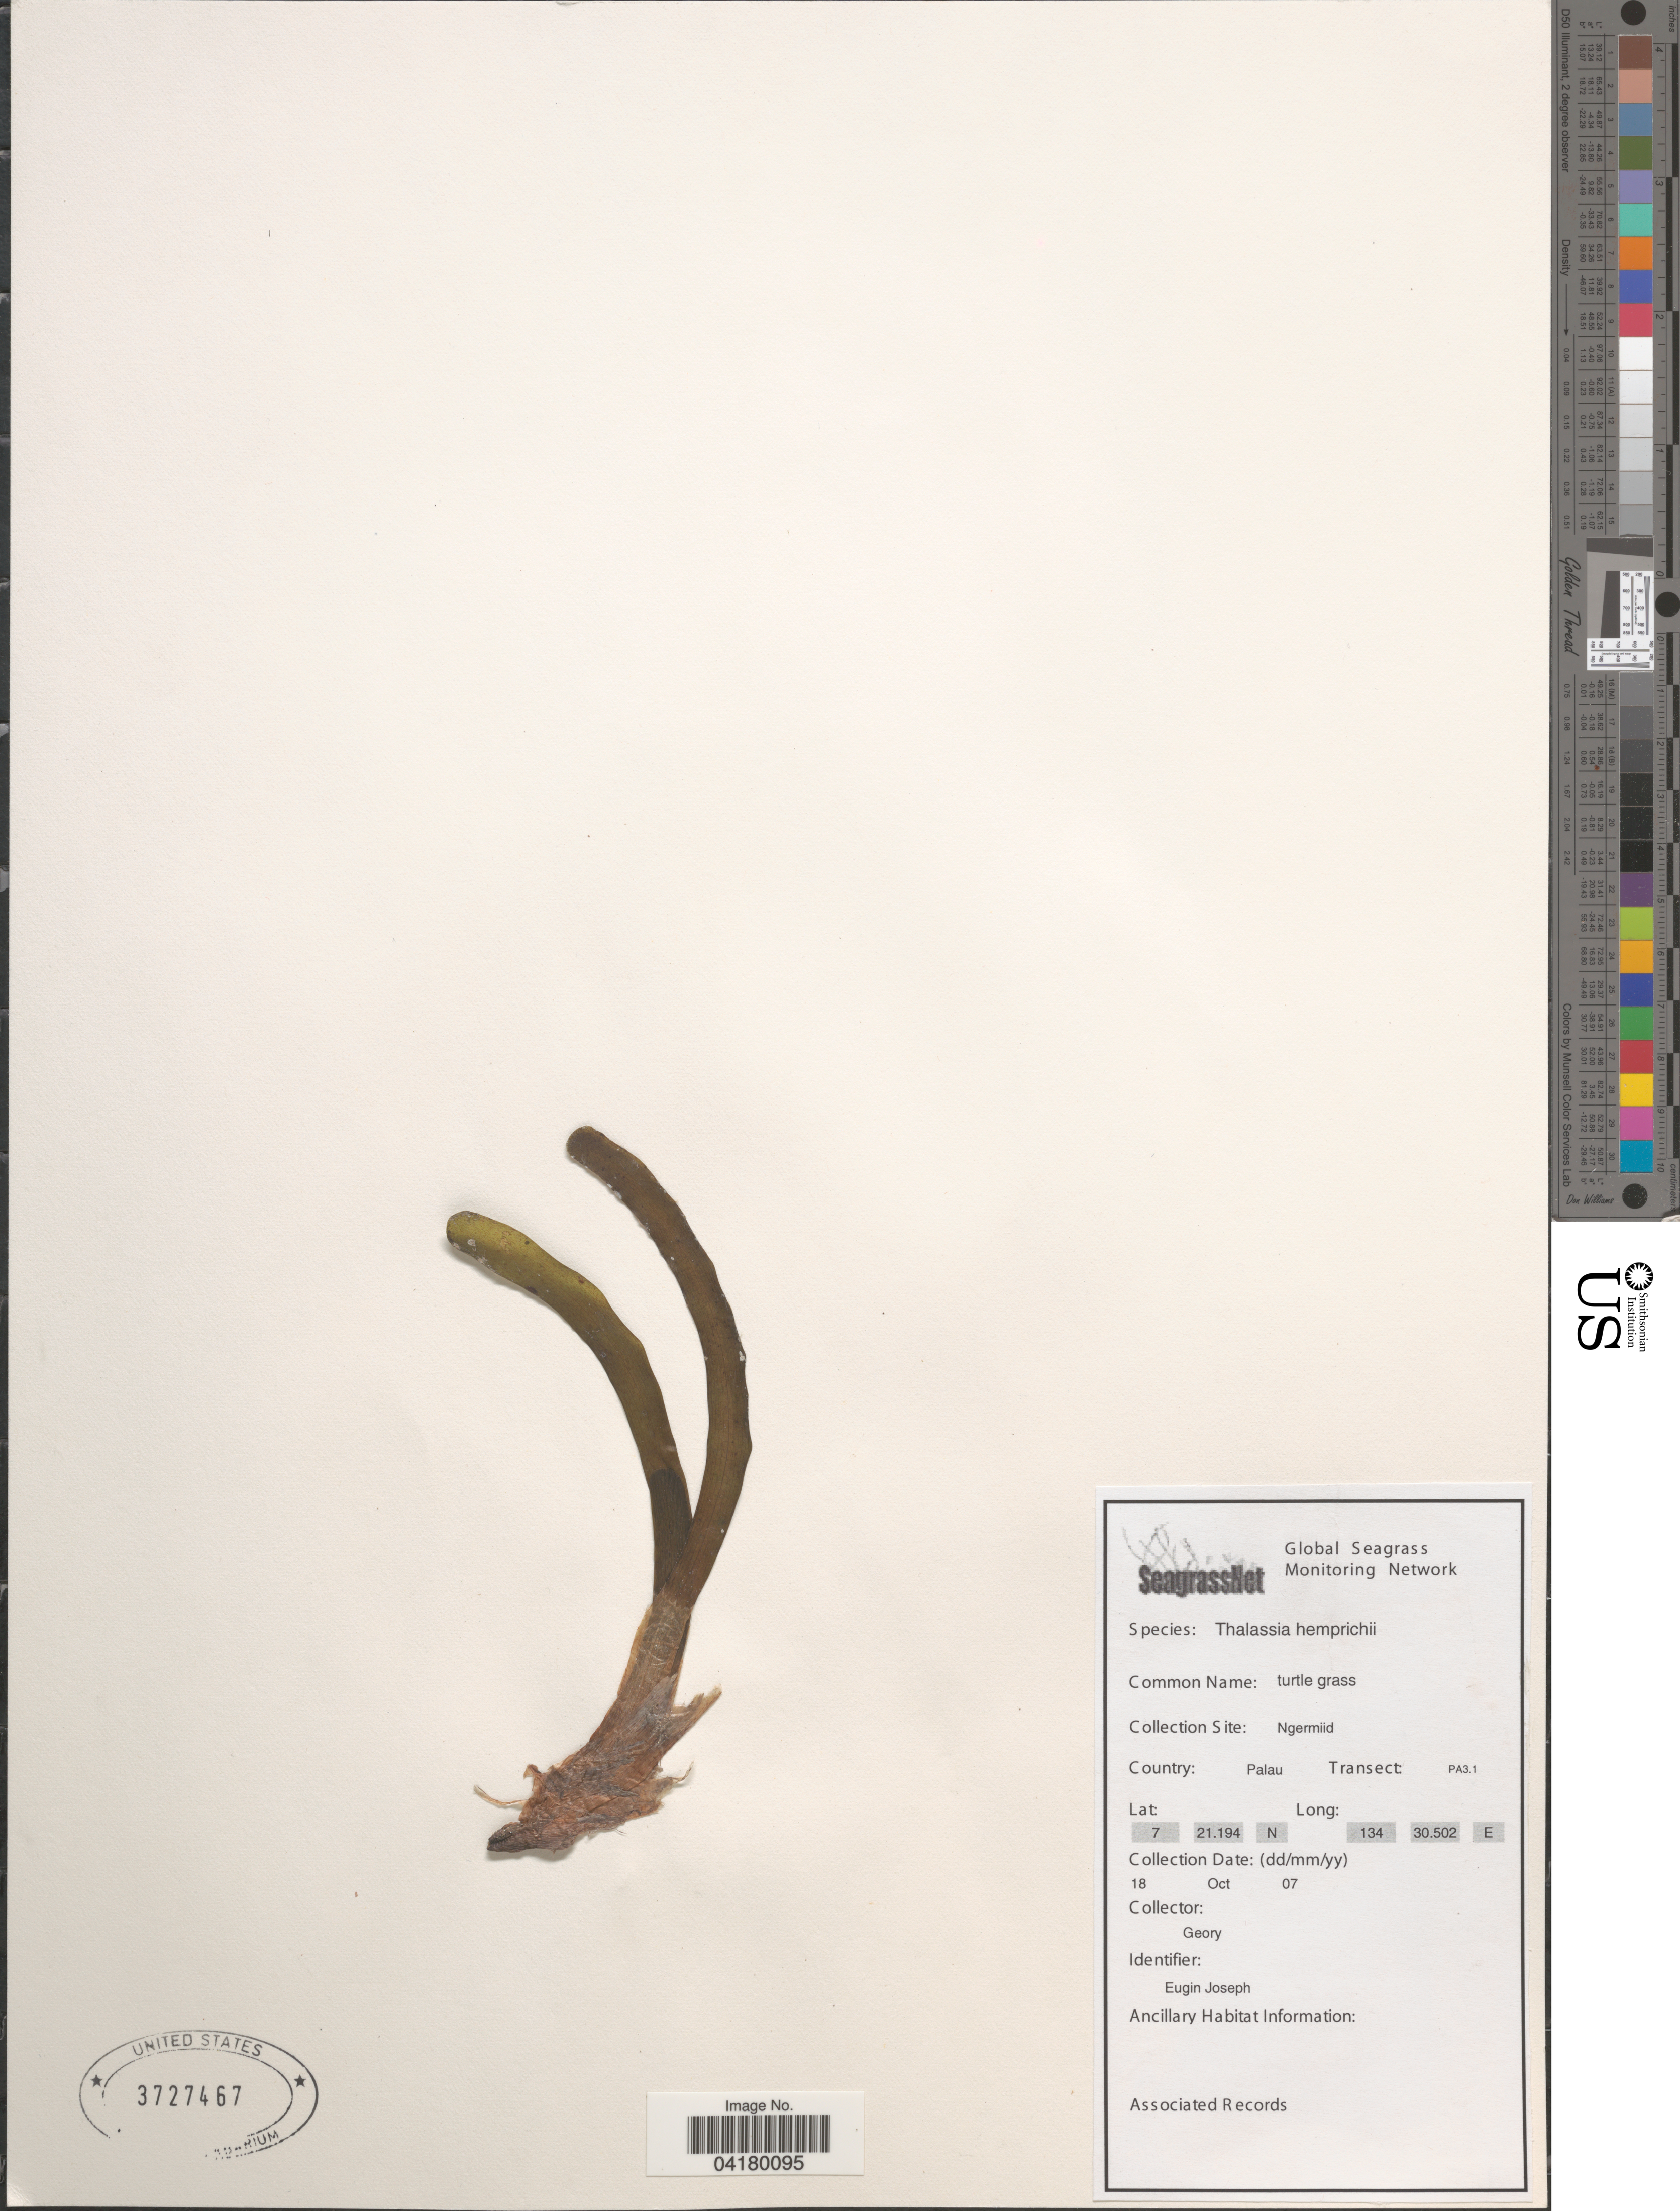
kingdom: Plantae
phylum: Tracheophyta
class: Liliopsida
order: Alismatales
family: Hydrocharitaceae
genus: Thalassia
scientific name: Thalassia hemprichii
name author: Asch.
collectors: Geor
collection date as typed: Transcribed d/m/y: 18/10/7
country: Palau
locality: Collection Site: Ngermiid. Country: Palau. Transect: PA3.1.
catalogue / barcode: US 3727467